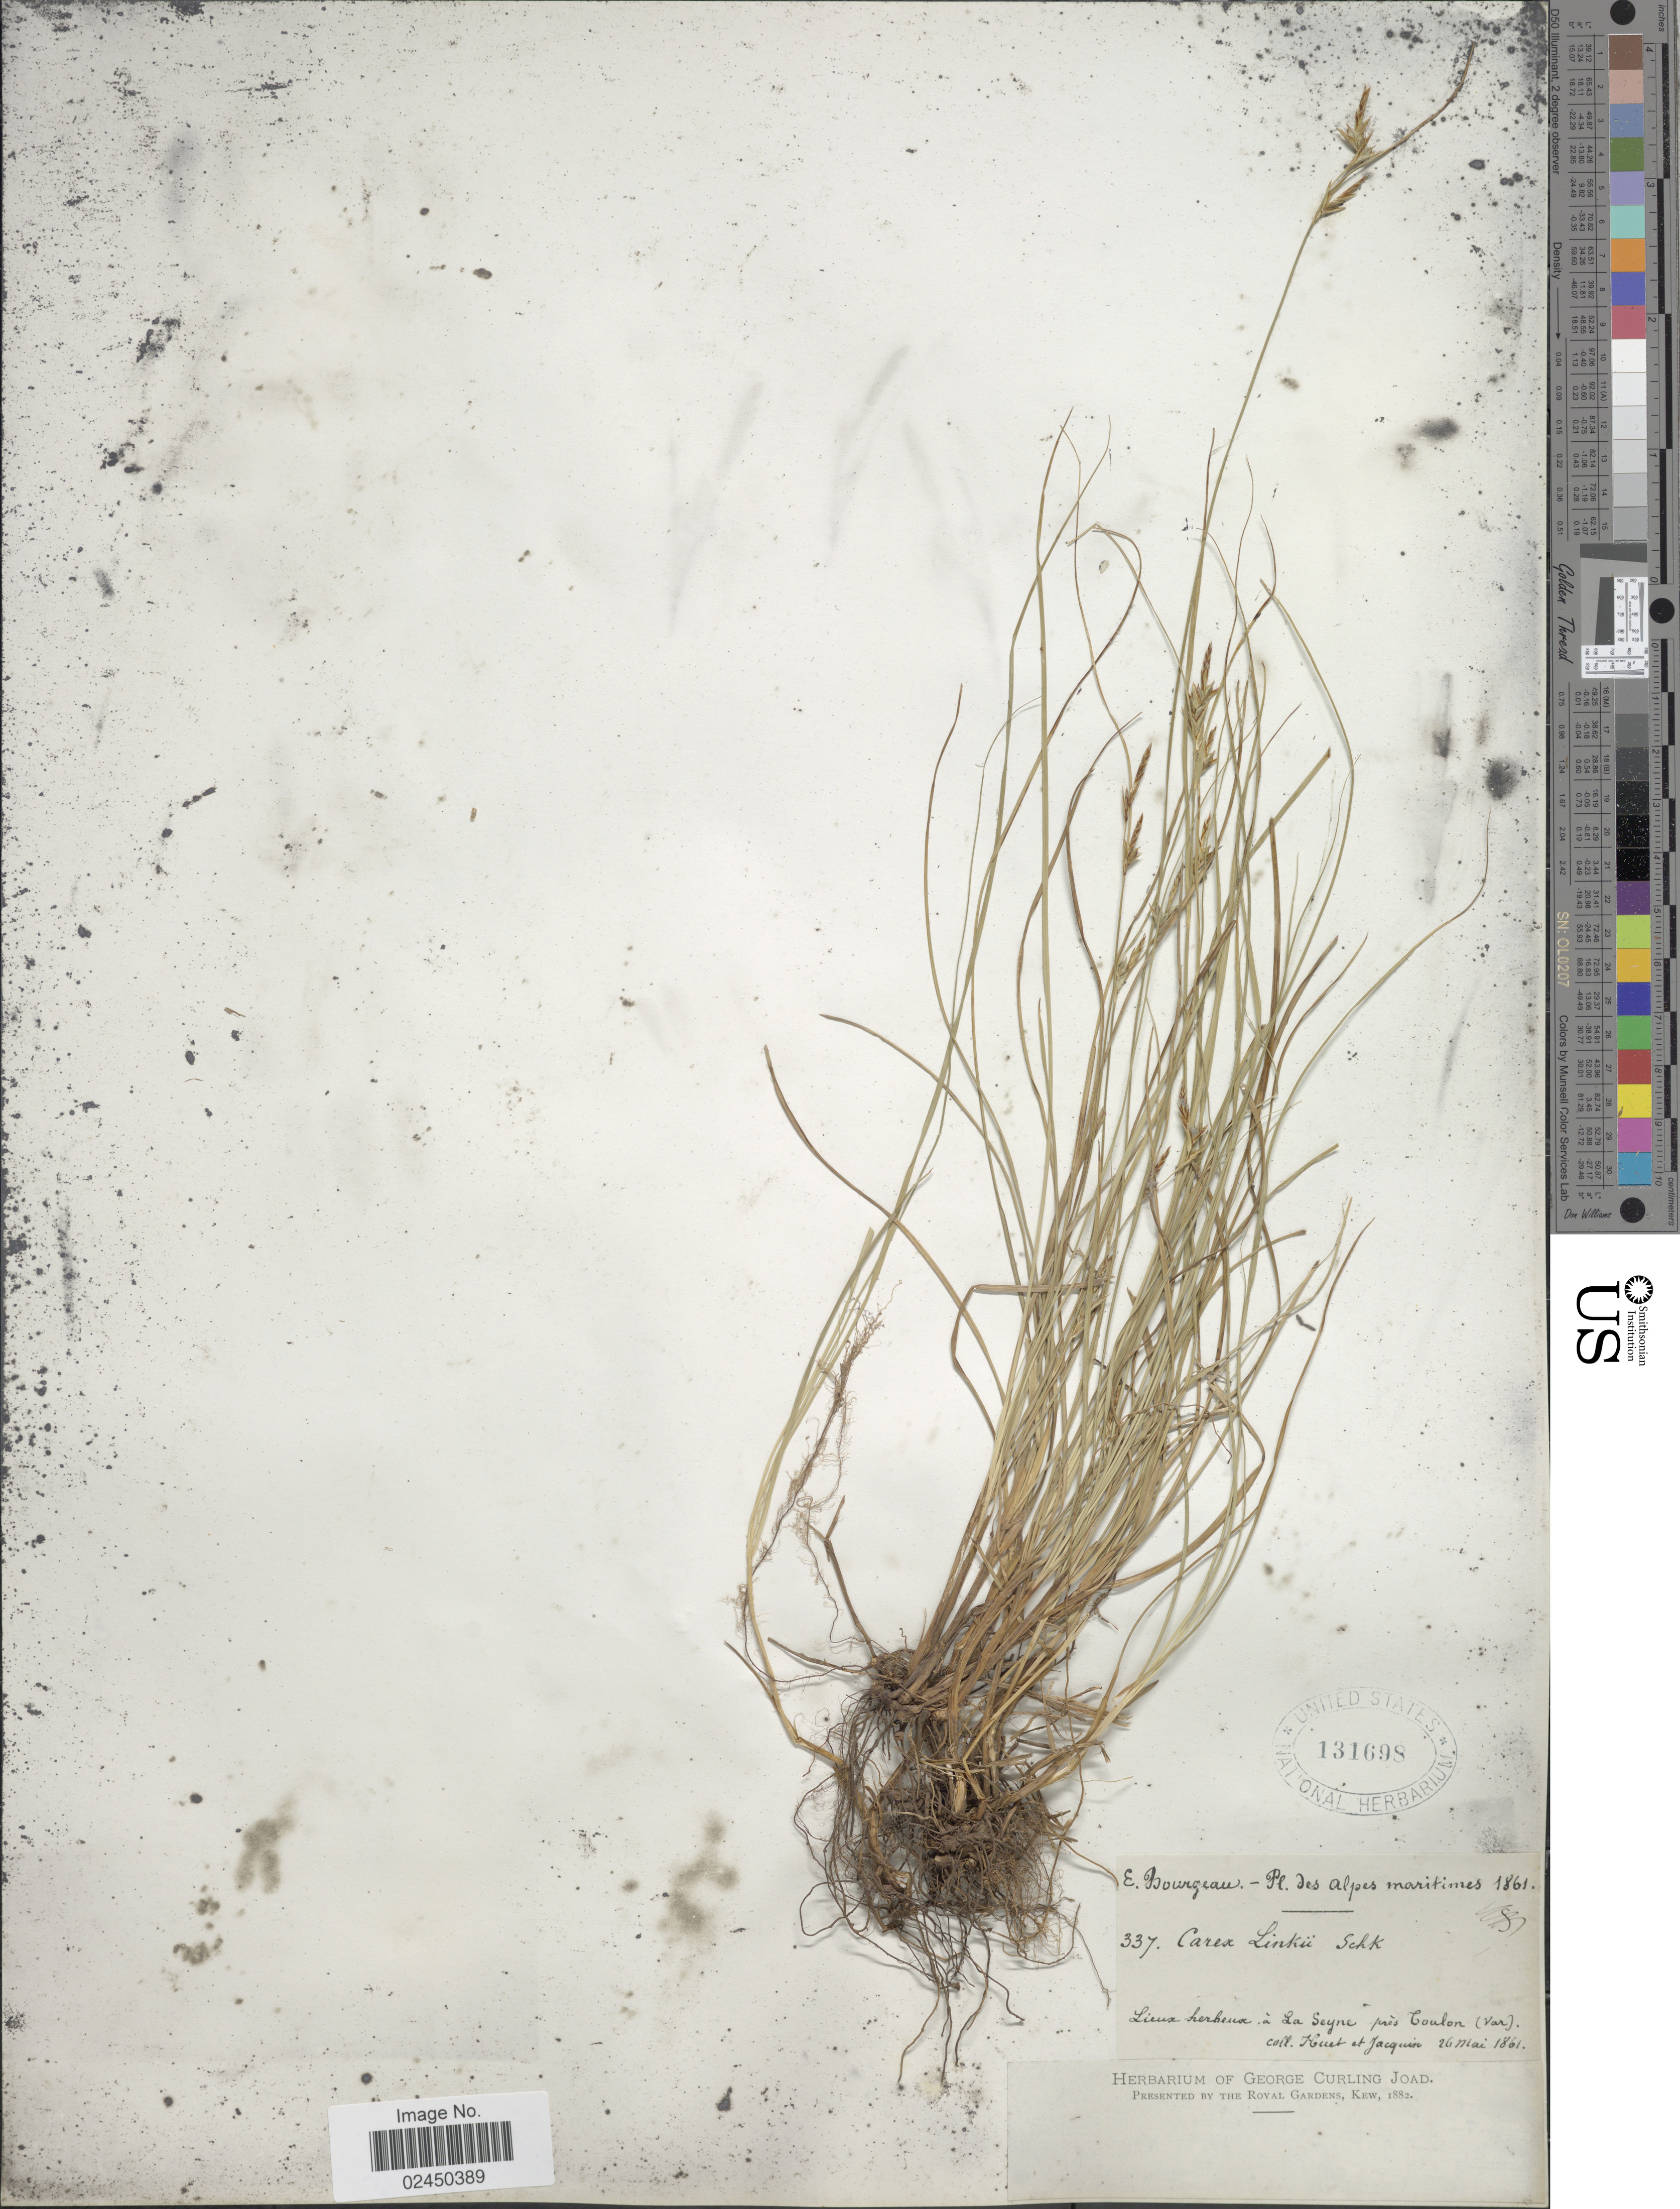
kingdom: Plantae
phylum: Tracheophyta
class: Liliopsida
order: Poales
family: Cyperaceae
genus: Carex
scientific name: Carex distachya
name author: Desf.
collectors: -. Huet & Jacquin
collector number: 337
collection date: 1861-05-26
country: France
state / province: Provence-Alpes-Côte d'Azur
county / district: Var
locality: Lieux herbeux a La Seyne pres Coulon (Var)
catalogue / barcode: US 131698